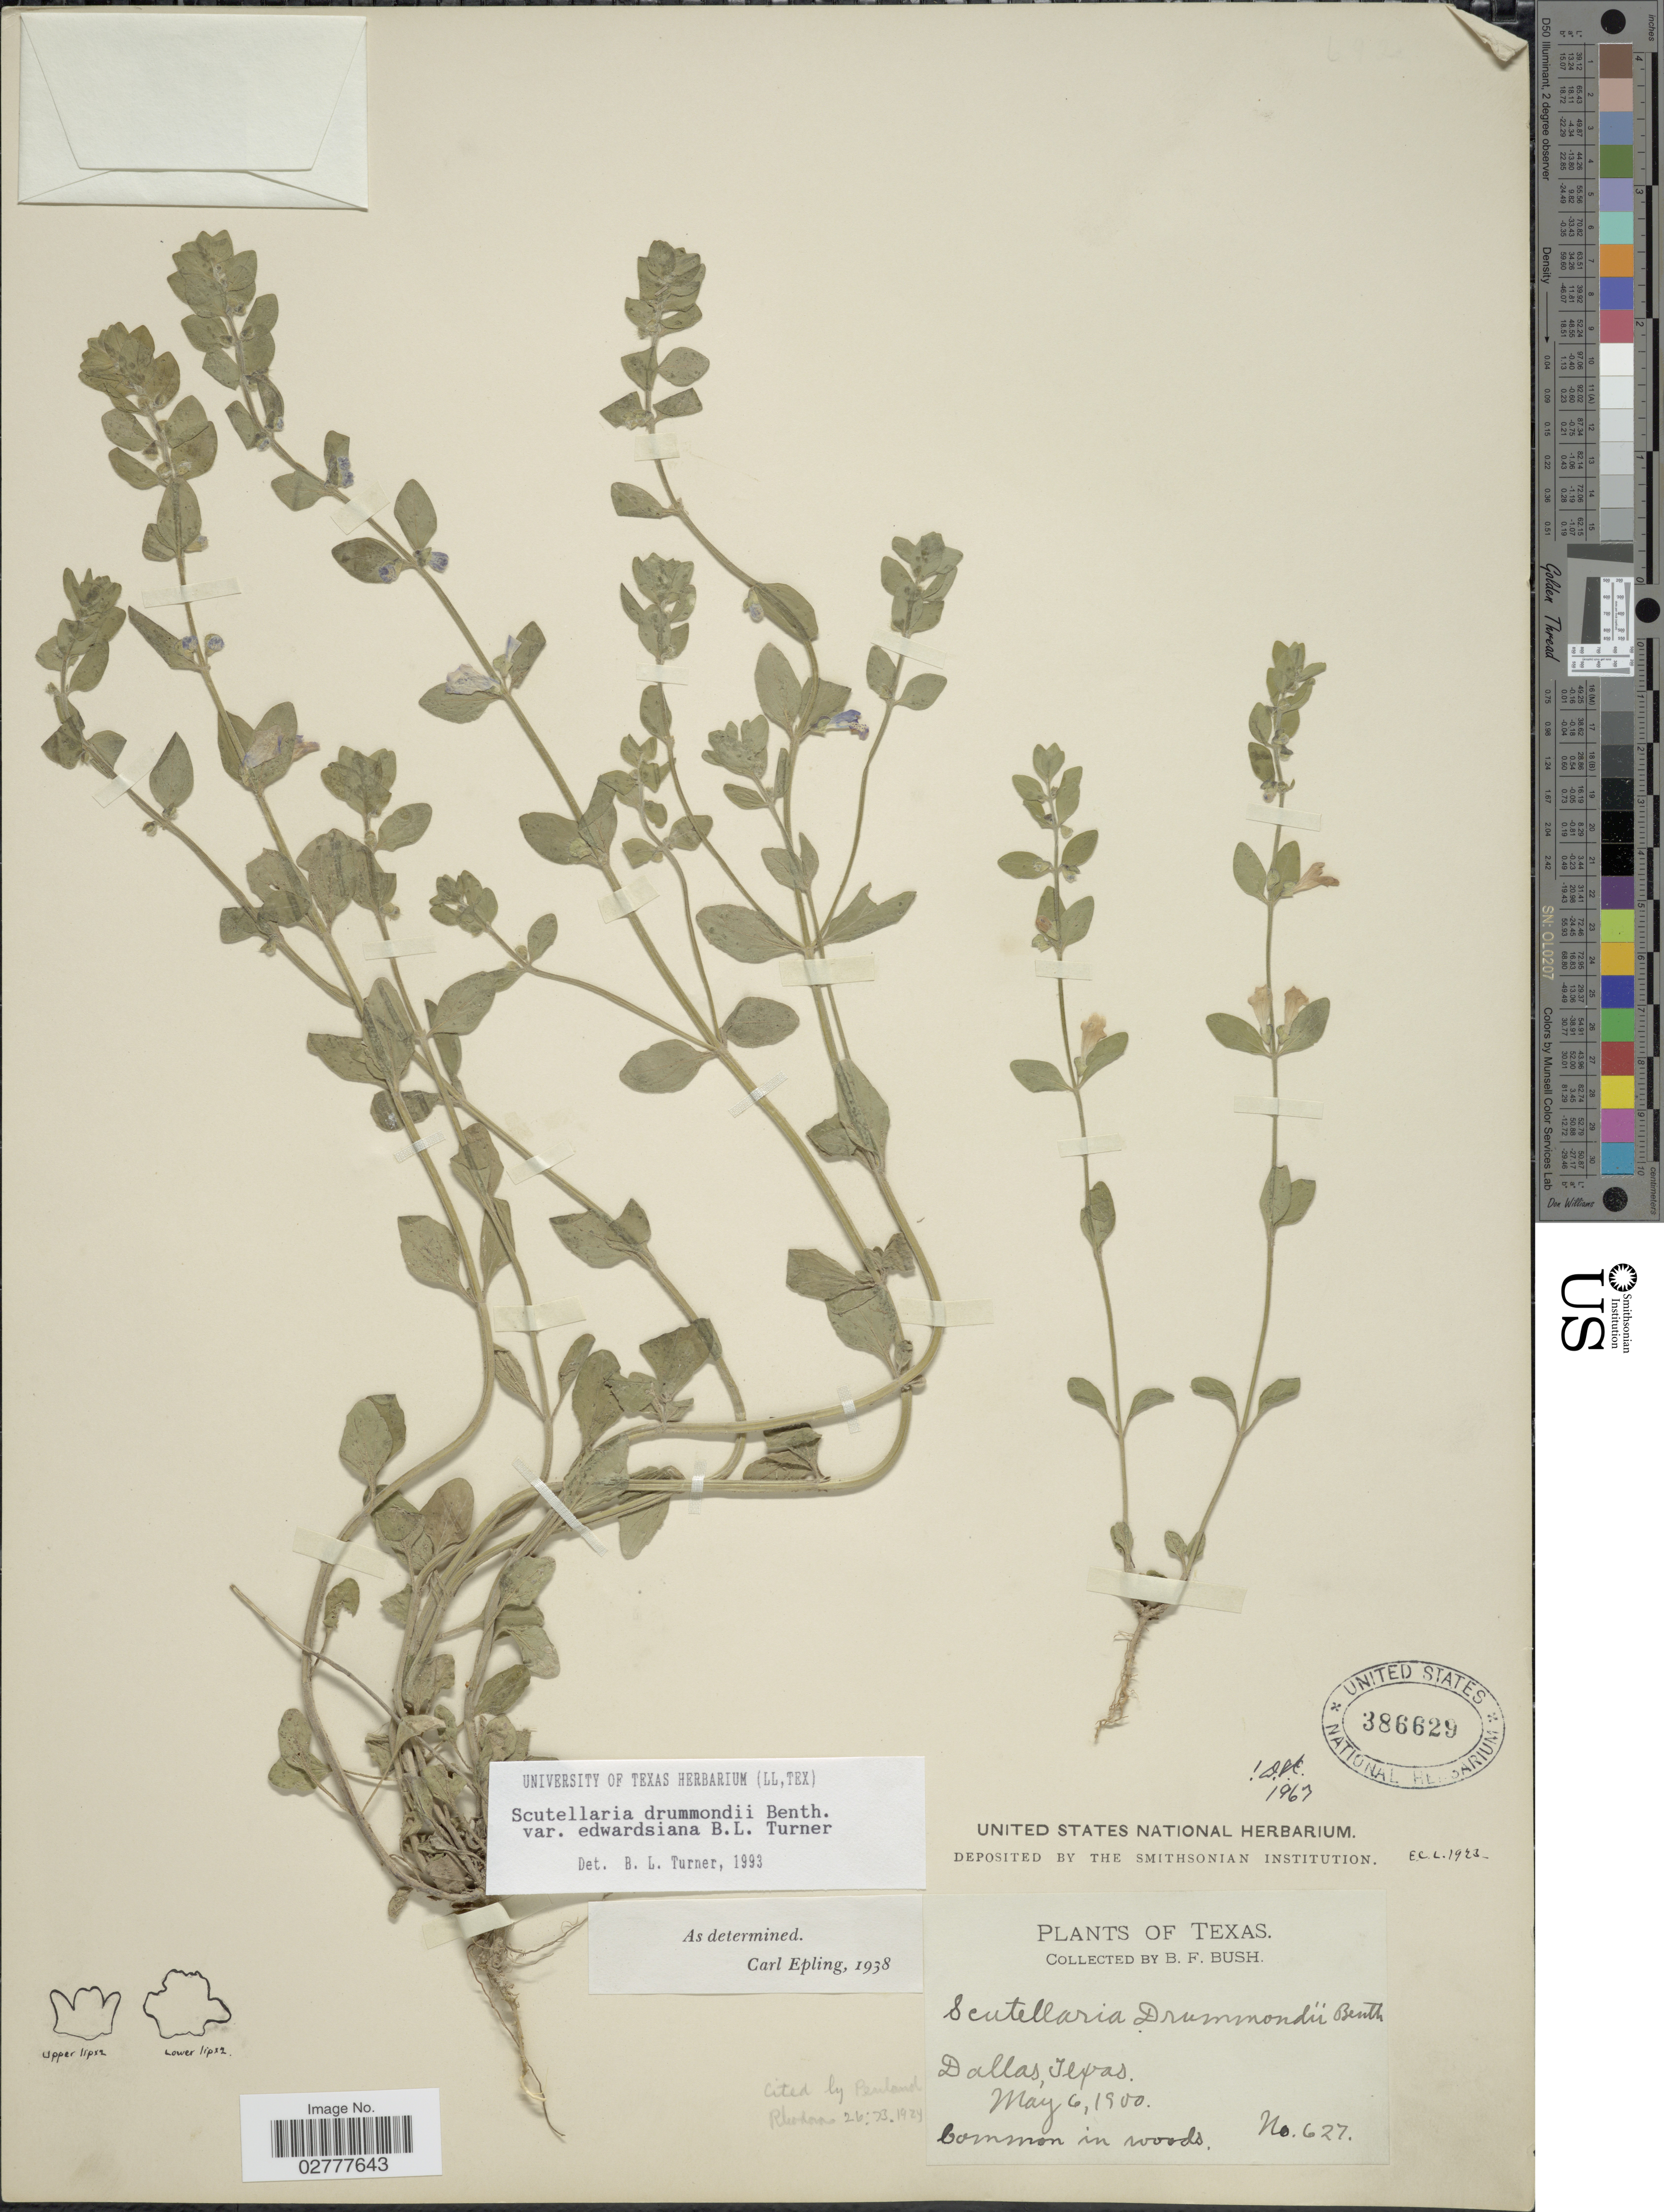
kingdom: Plantae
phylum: Tracheophyta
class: Magnoliopsida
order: Lamiales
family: Lamiaceae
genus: Scutellaria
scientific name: Scutellaria drummondii var. edwardsiana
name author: Benth.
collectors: B. F. Bush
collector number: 627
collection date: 1900-05-06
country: United States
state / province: Texas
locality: Dallas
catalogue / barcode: US 386629